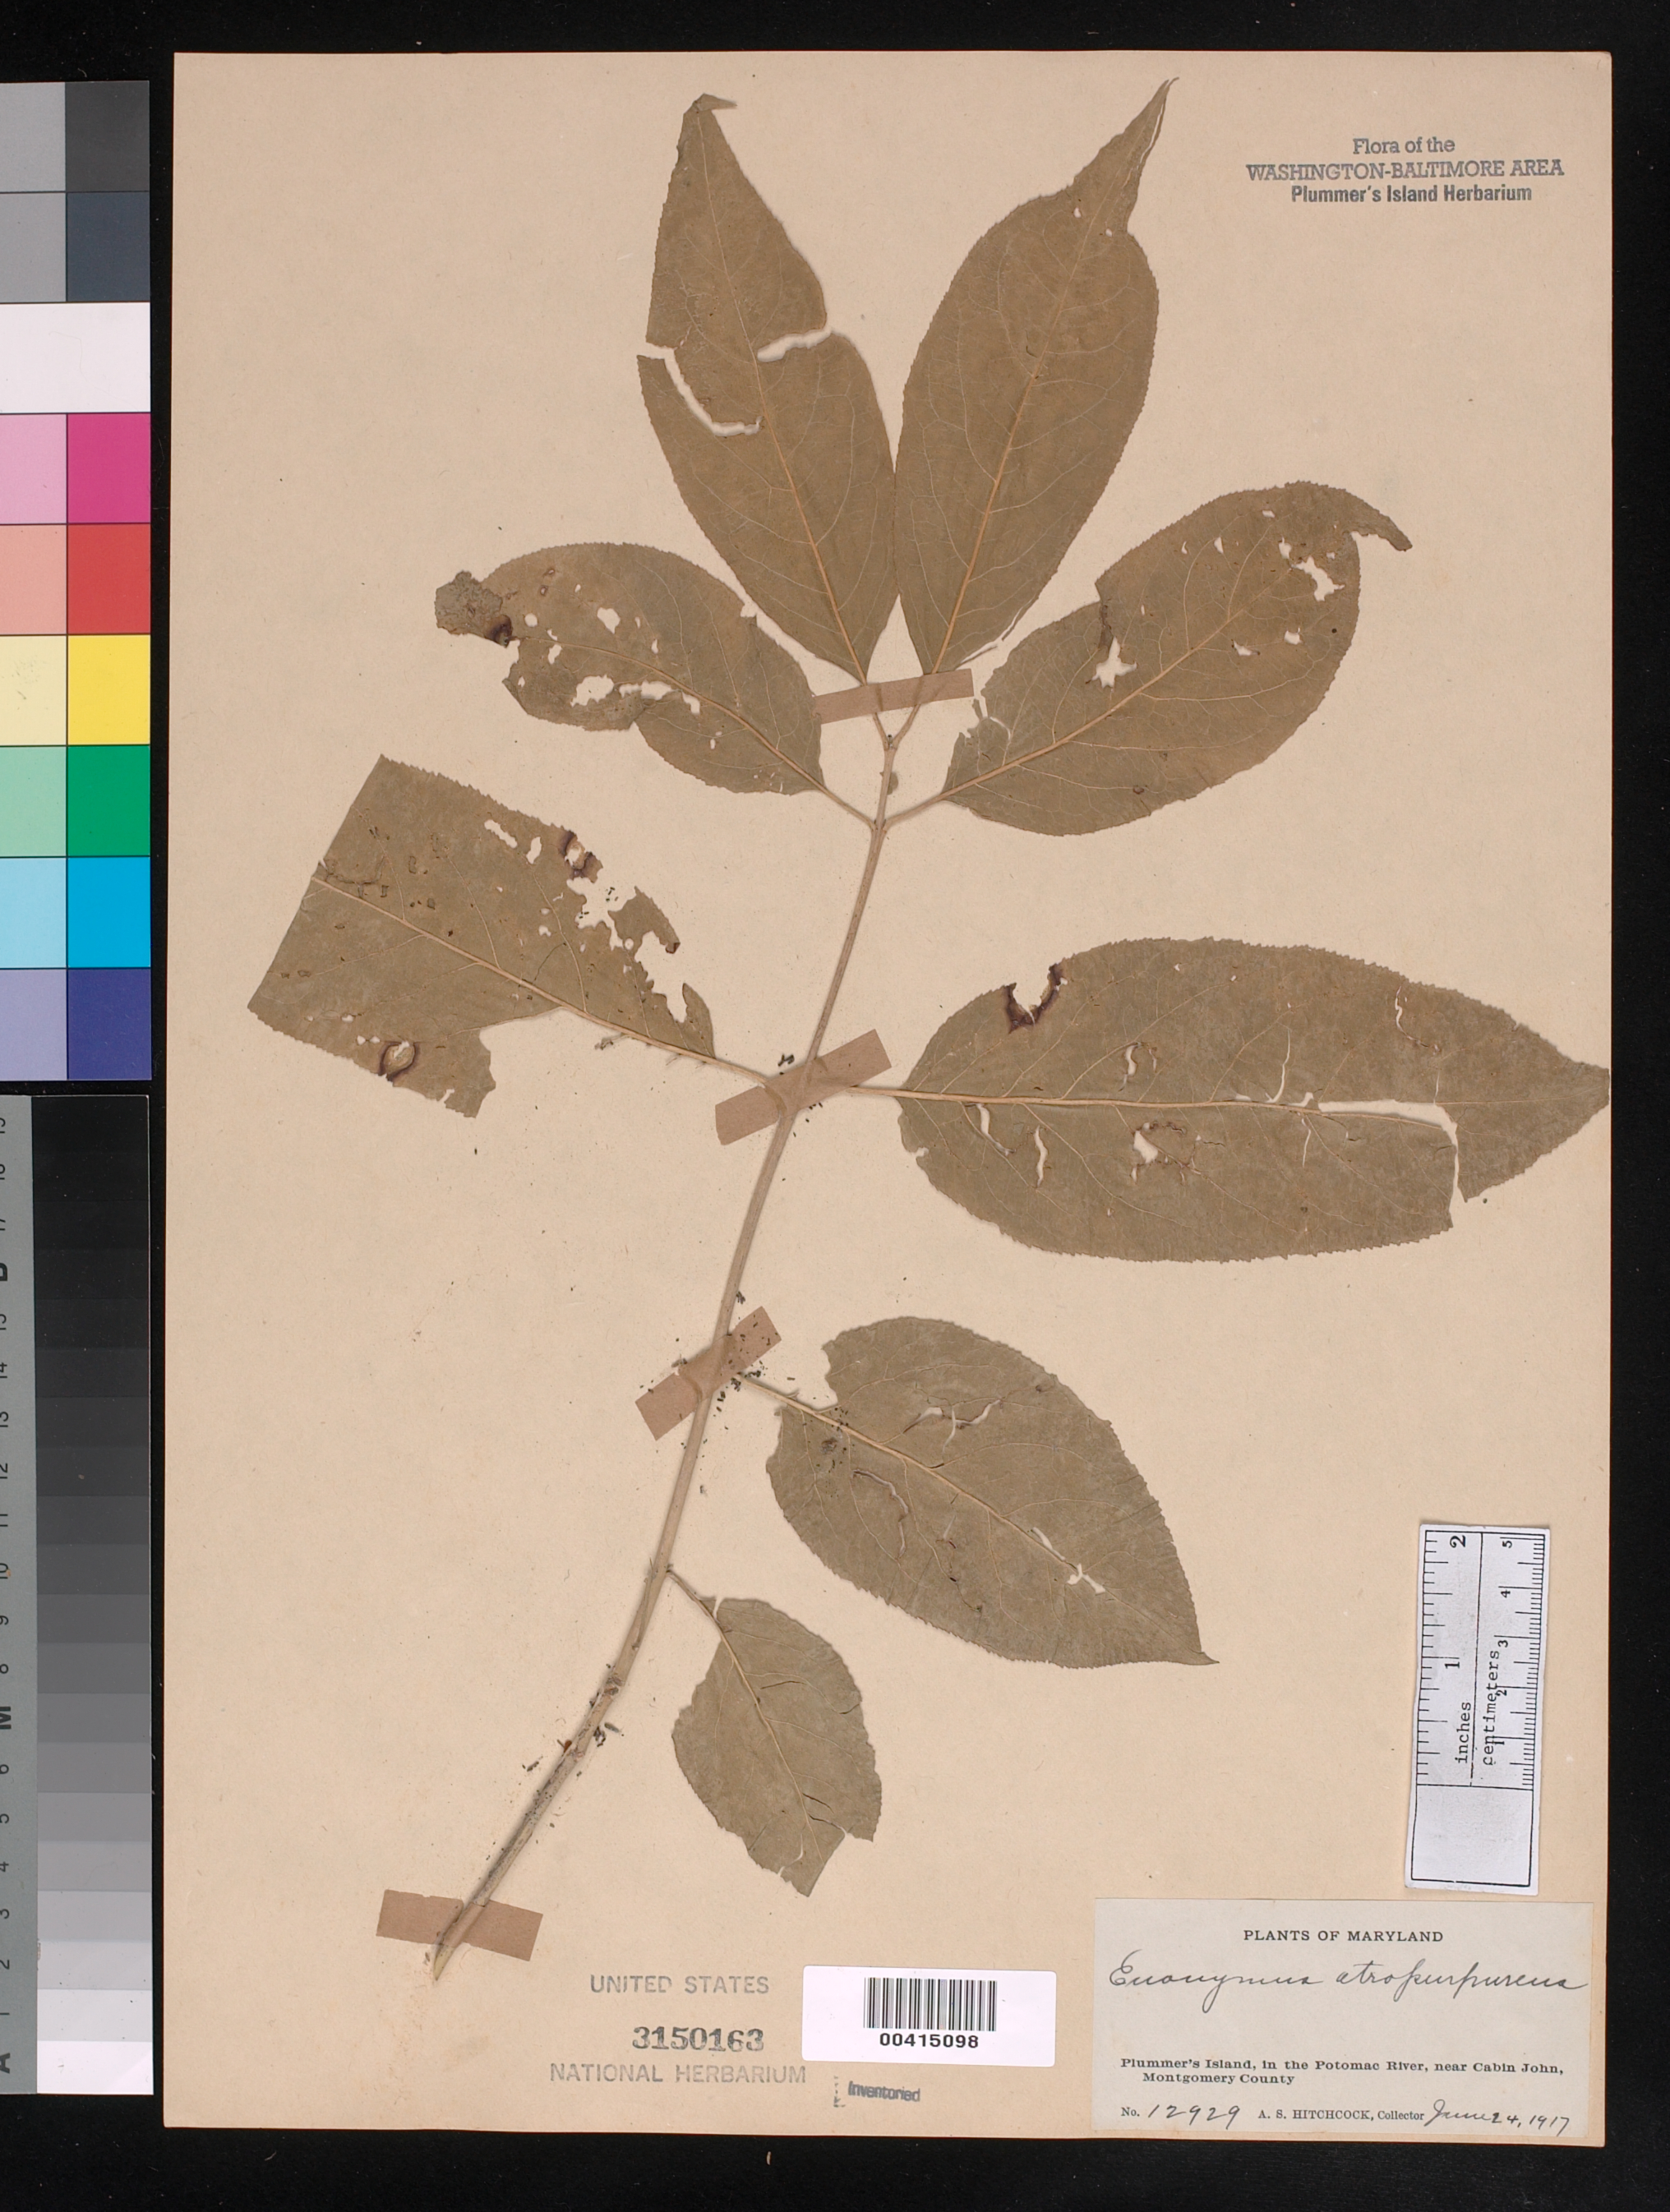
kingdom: Plantae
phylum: Tracheophyta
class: Magnoliopsida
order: Celastrales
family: Celastraceae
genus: Euonymus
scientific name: Euonymus atropurpureus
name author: Jacq.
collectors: A. S. Hitchcock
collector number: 12929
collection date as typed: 24 Jun 1917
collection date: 1917-06-24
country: United States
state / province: Maryland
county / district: Montgomery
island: Plummers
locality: Plummer's Island C. & O. Canal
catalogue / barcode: US 3150163